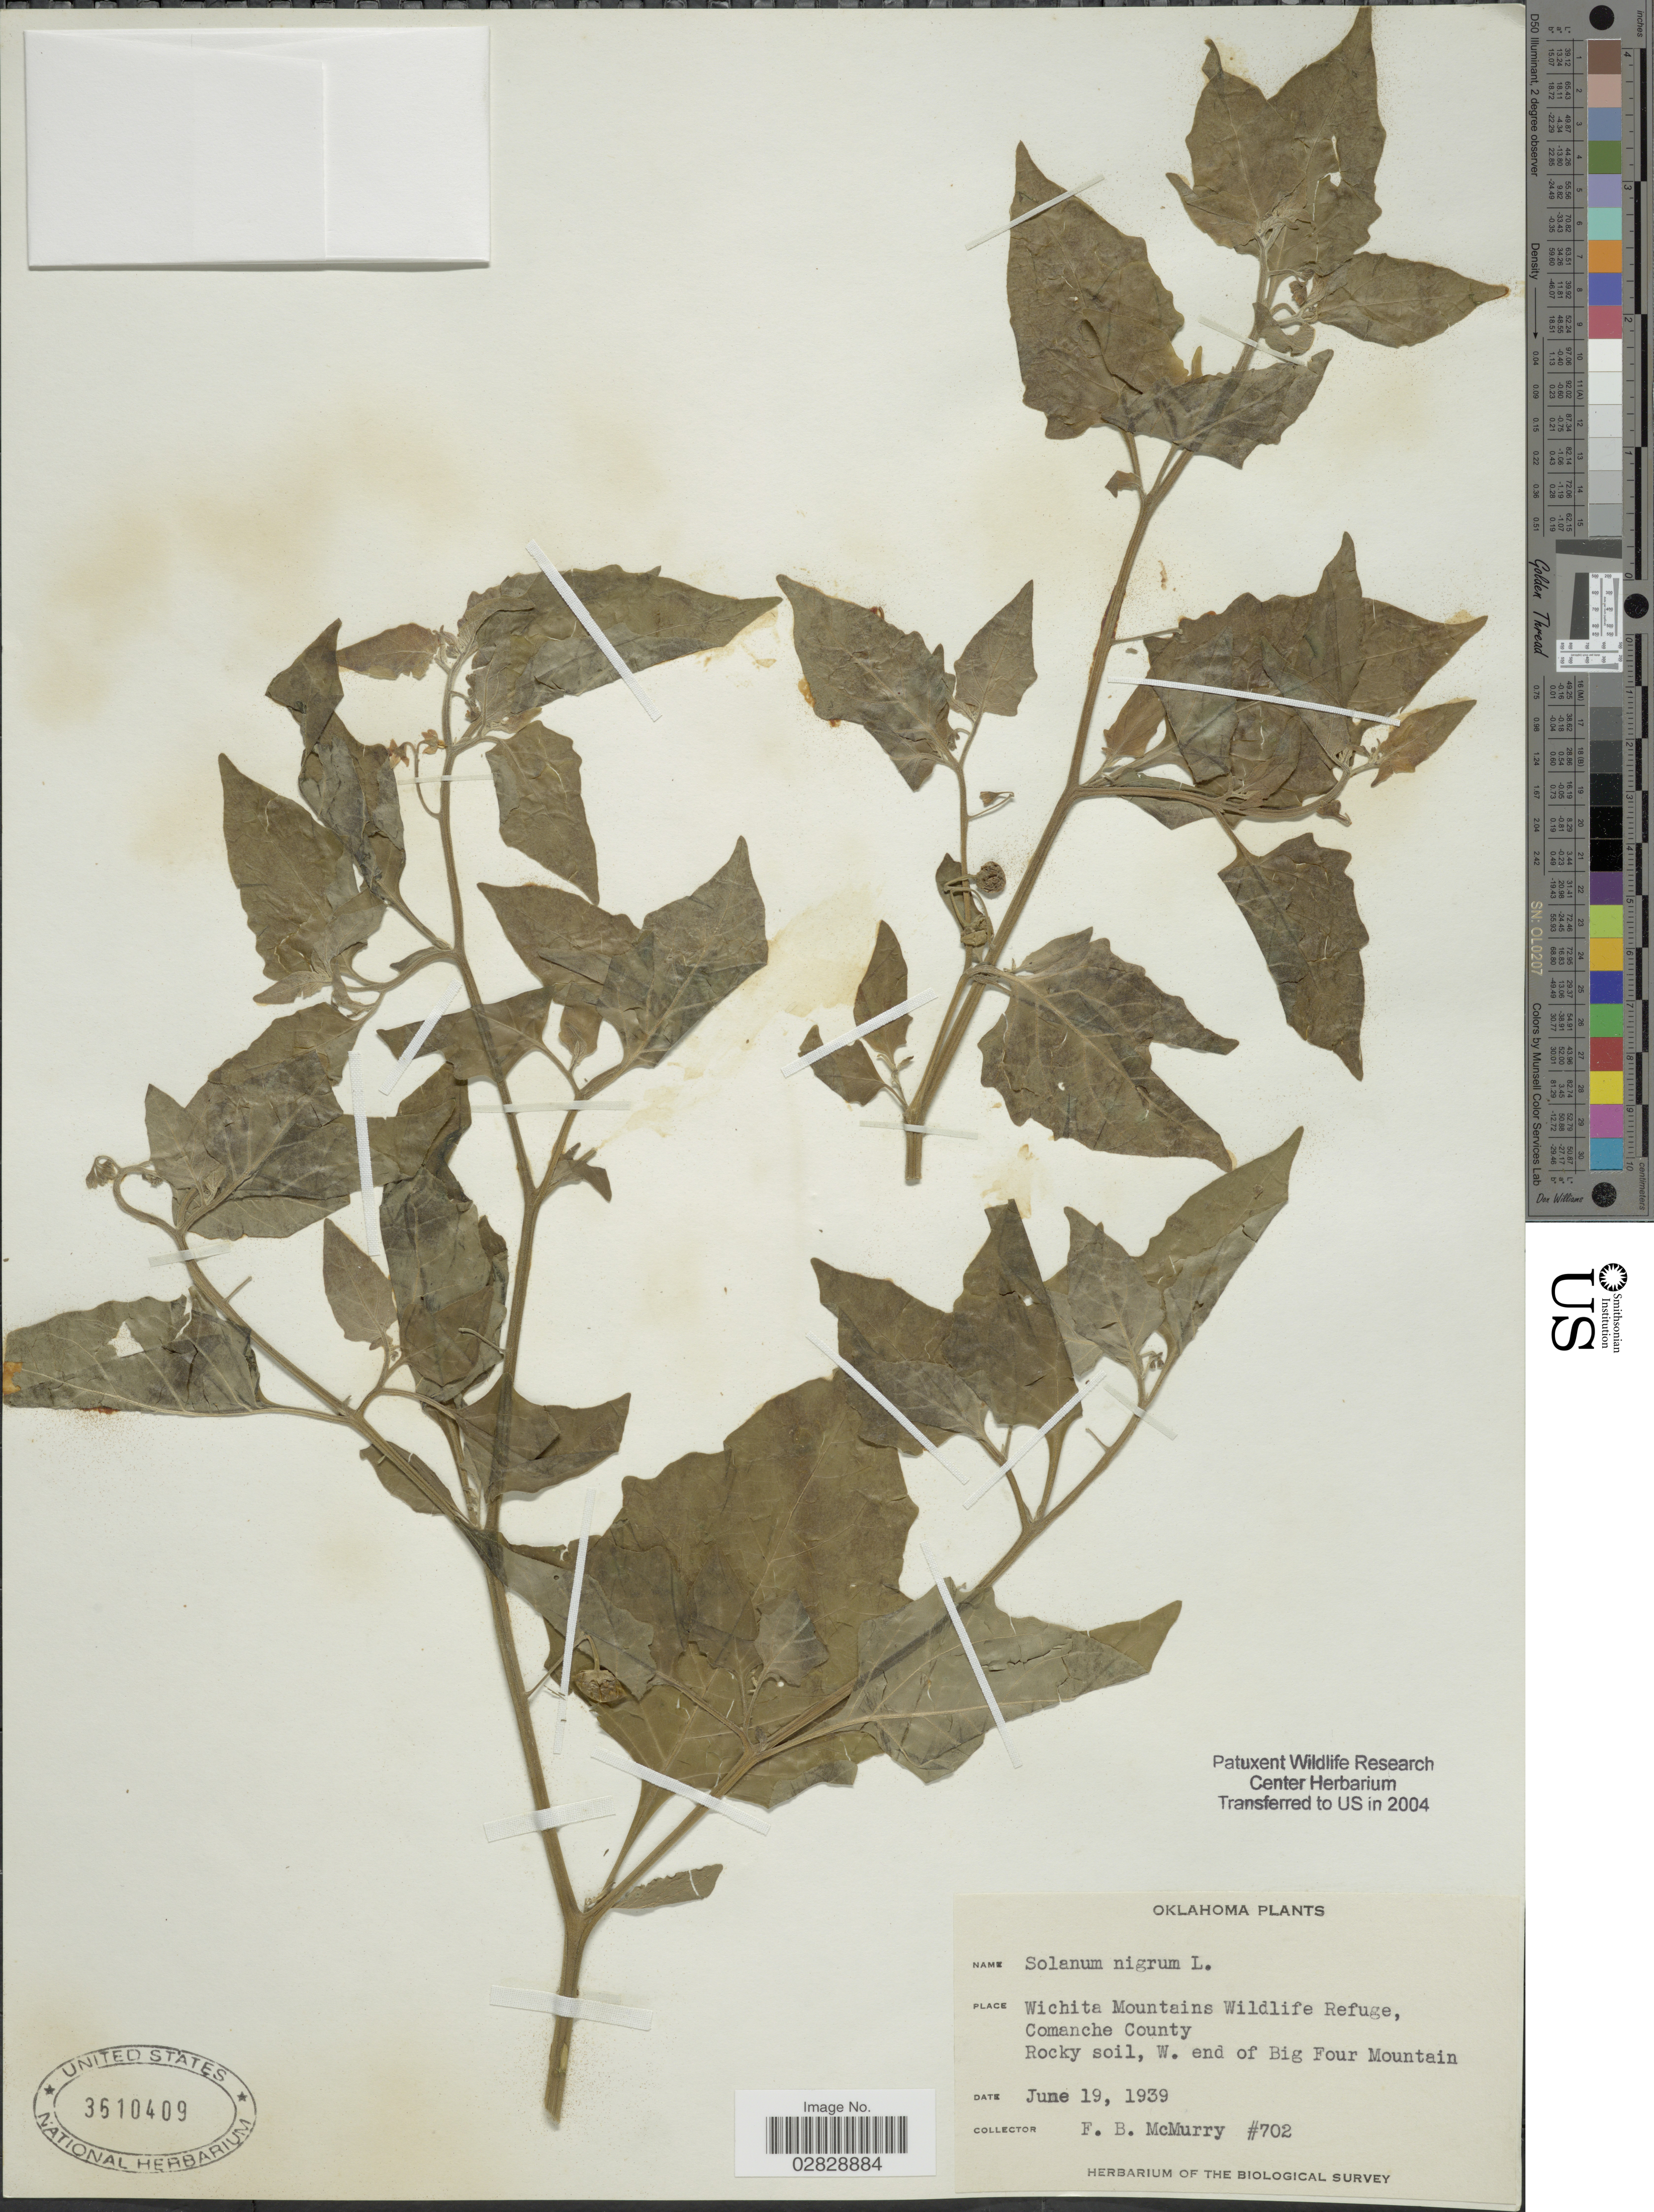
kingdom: Plantae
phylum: Tracheophyta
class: Magnoliopsida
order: Solanales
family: Solanaceae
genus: Solanum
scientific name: Solanum emulans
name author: Raf.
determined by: Knapp, S. D.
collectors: F. B. McMurry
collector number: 702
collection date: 1939-06-19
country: United States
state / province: Oklahoma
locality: Wichita Mountains Wildlife Refuge, Comanche County. Rocky soil, W. end of Big Four Mountain.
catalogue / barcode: US 3610409